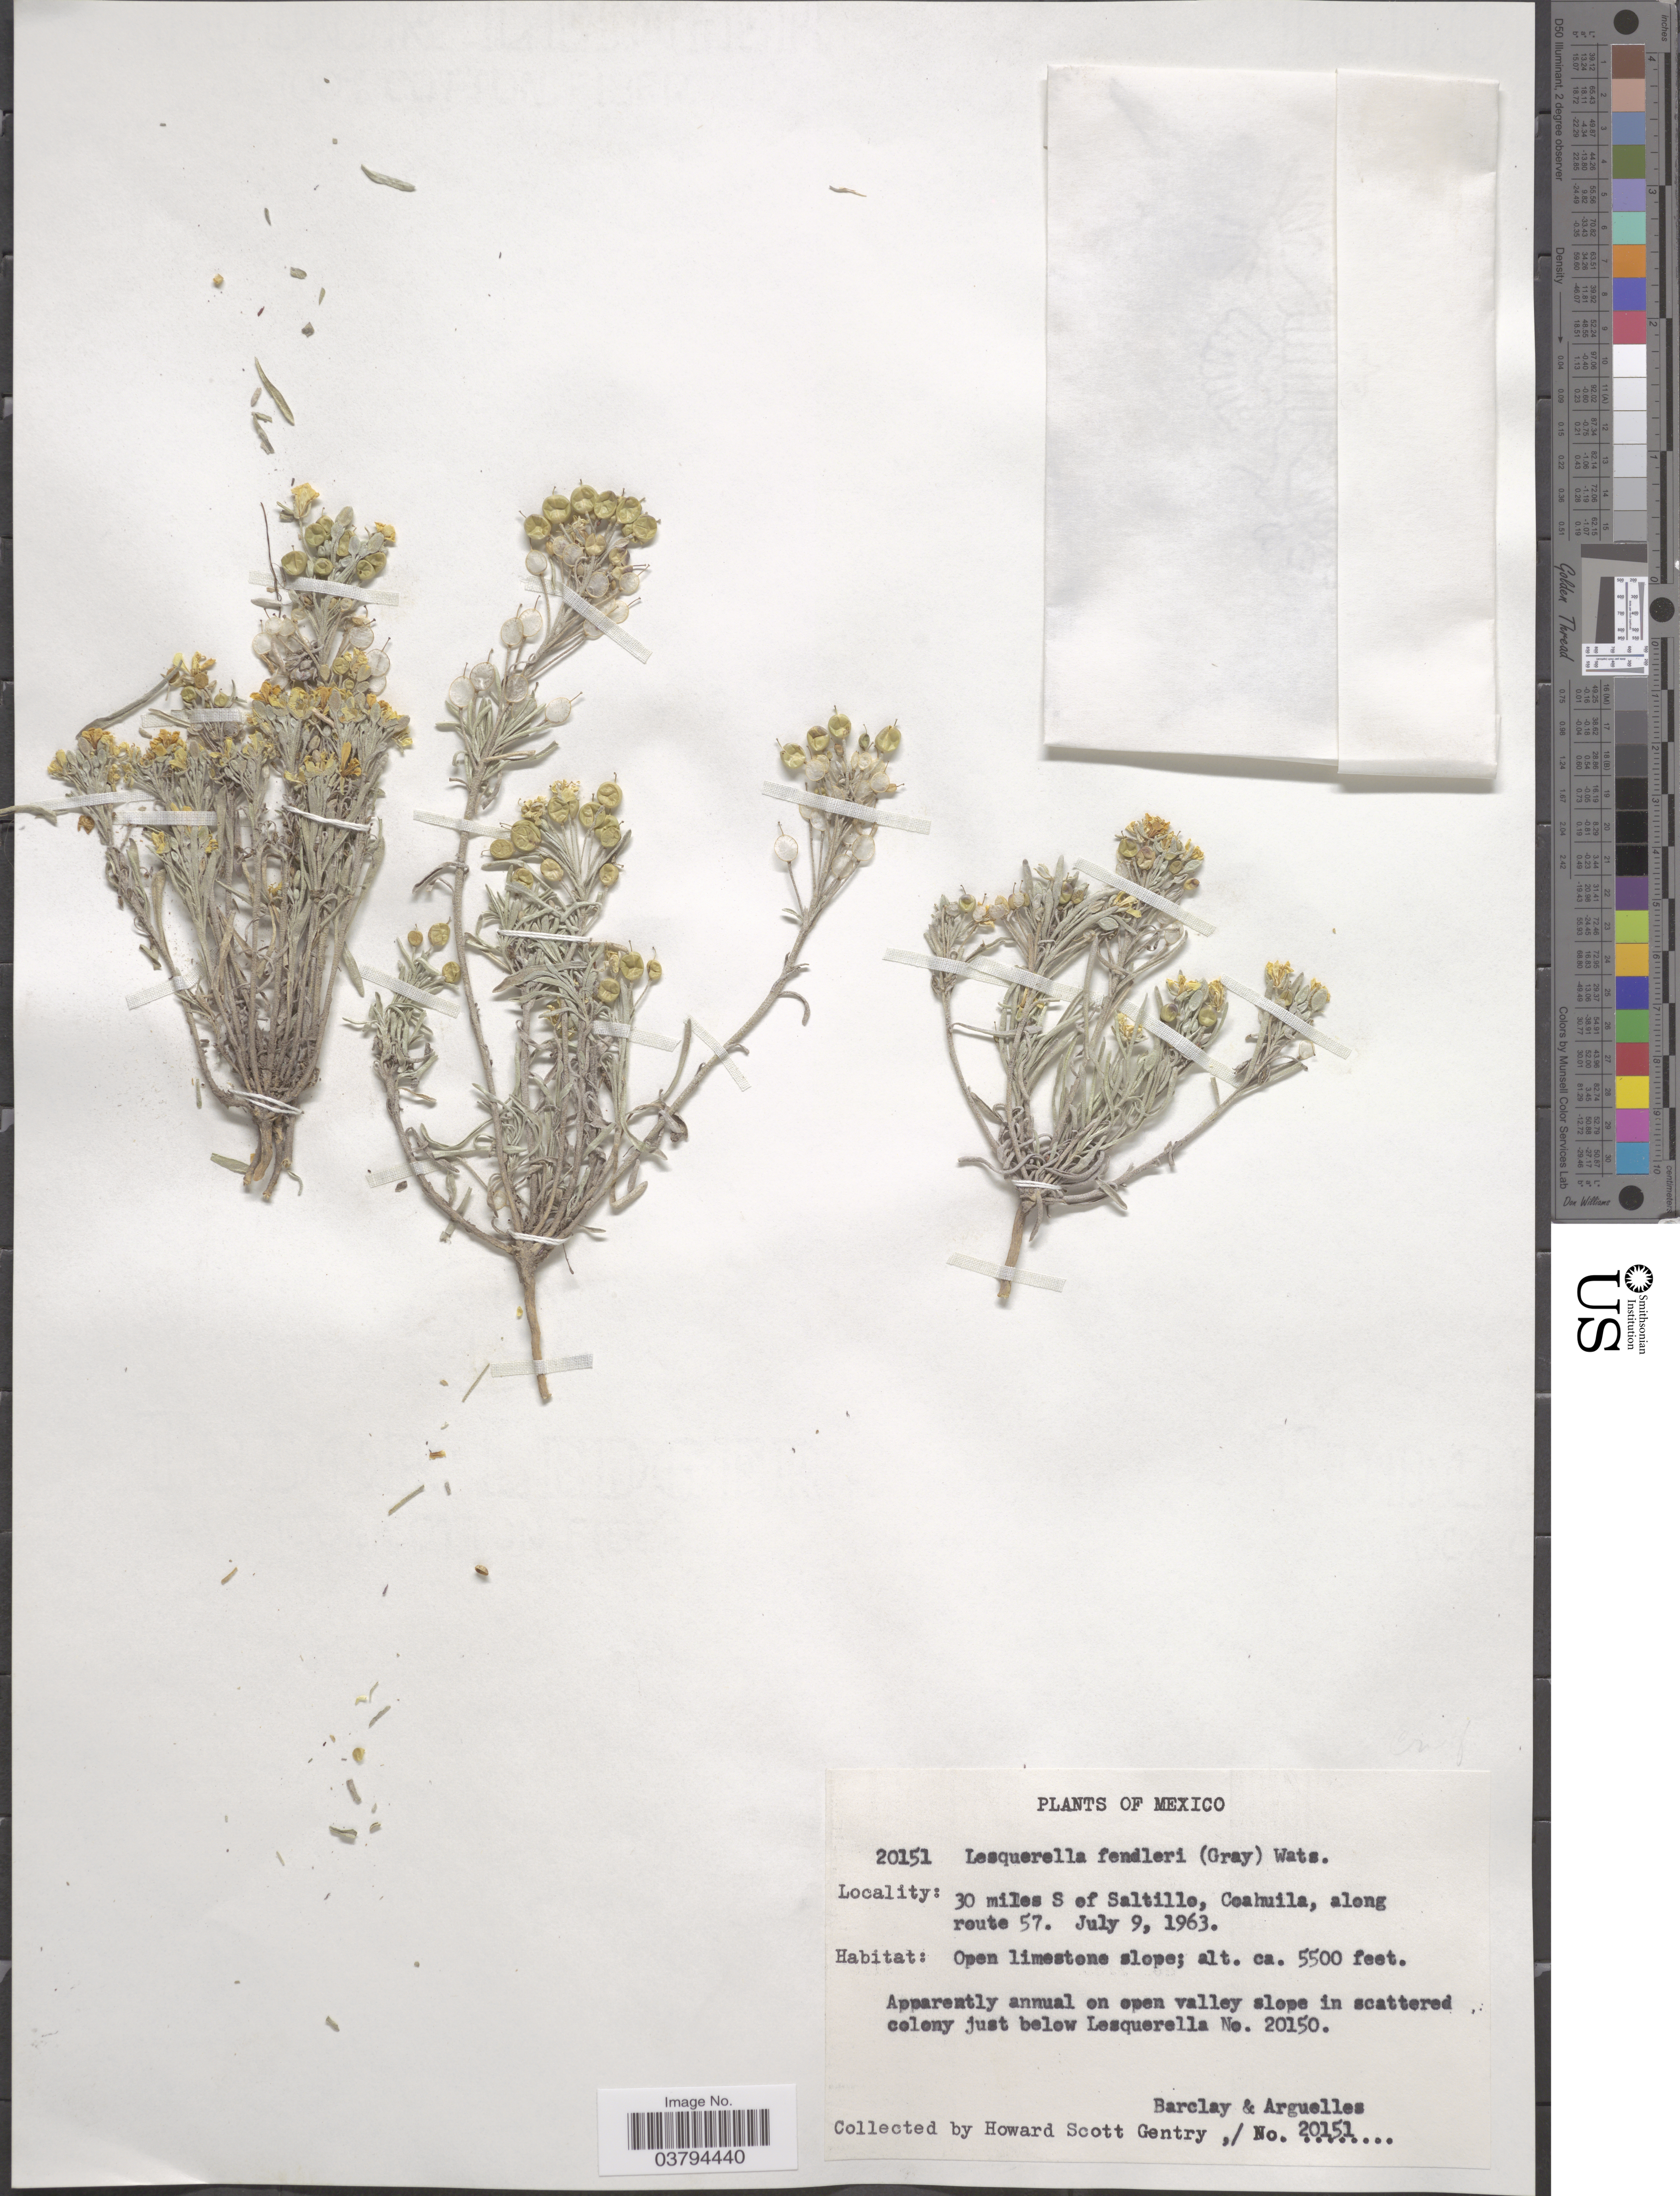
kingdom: Plantae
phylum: Tracheophyta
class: Magnoliopsida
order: Brassicales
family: Brassicaceae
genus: Lesquerella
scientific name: Lesquerella fendleri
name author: (A. Gray) S. Watson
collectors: H. S. Gentry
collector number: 20151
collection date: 1963-07-09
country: Mexico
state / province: Coahuila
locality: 30 miles S of Saltillo, Coahuila, along route 57.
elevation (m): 1676